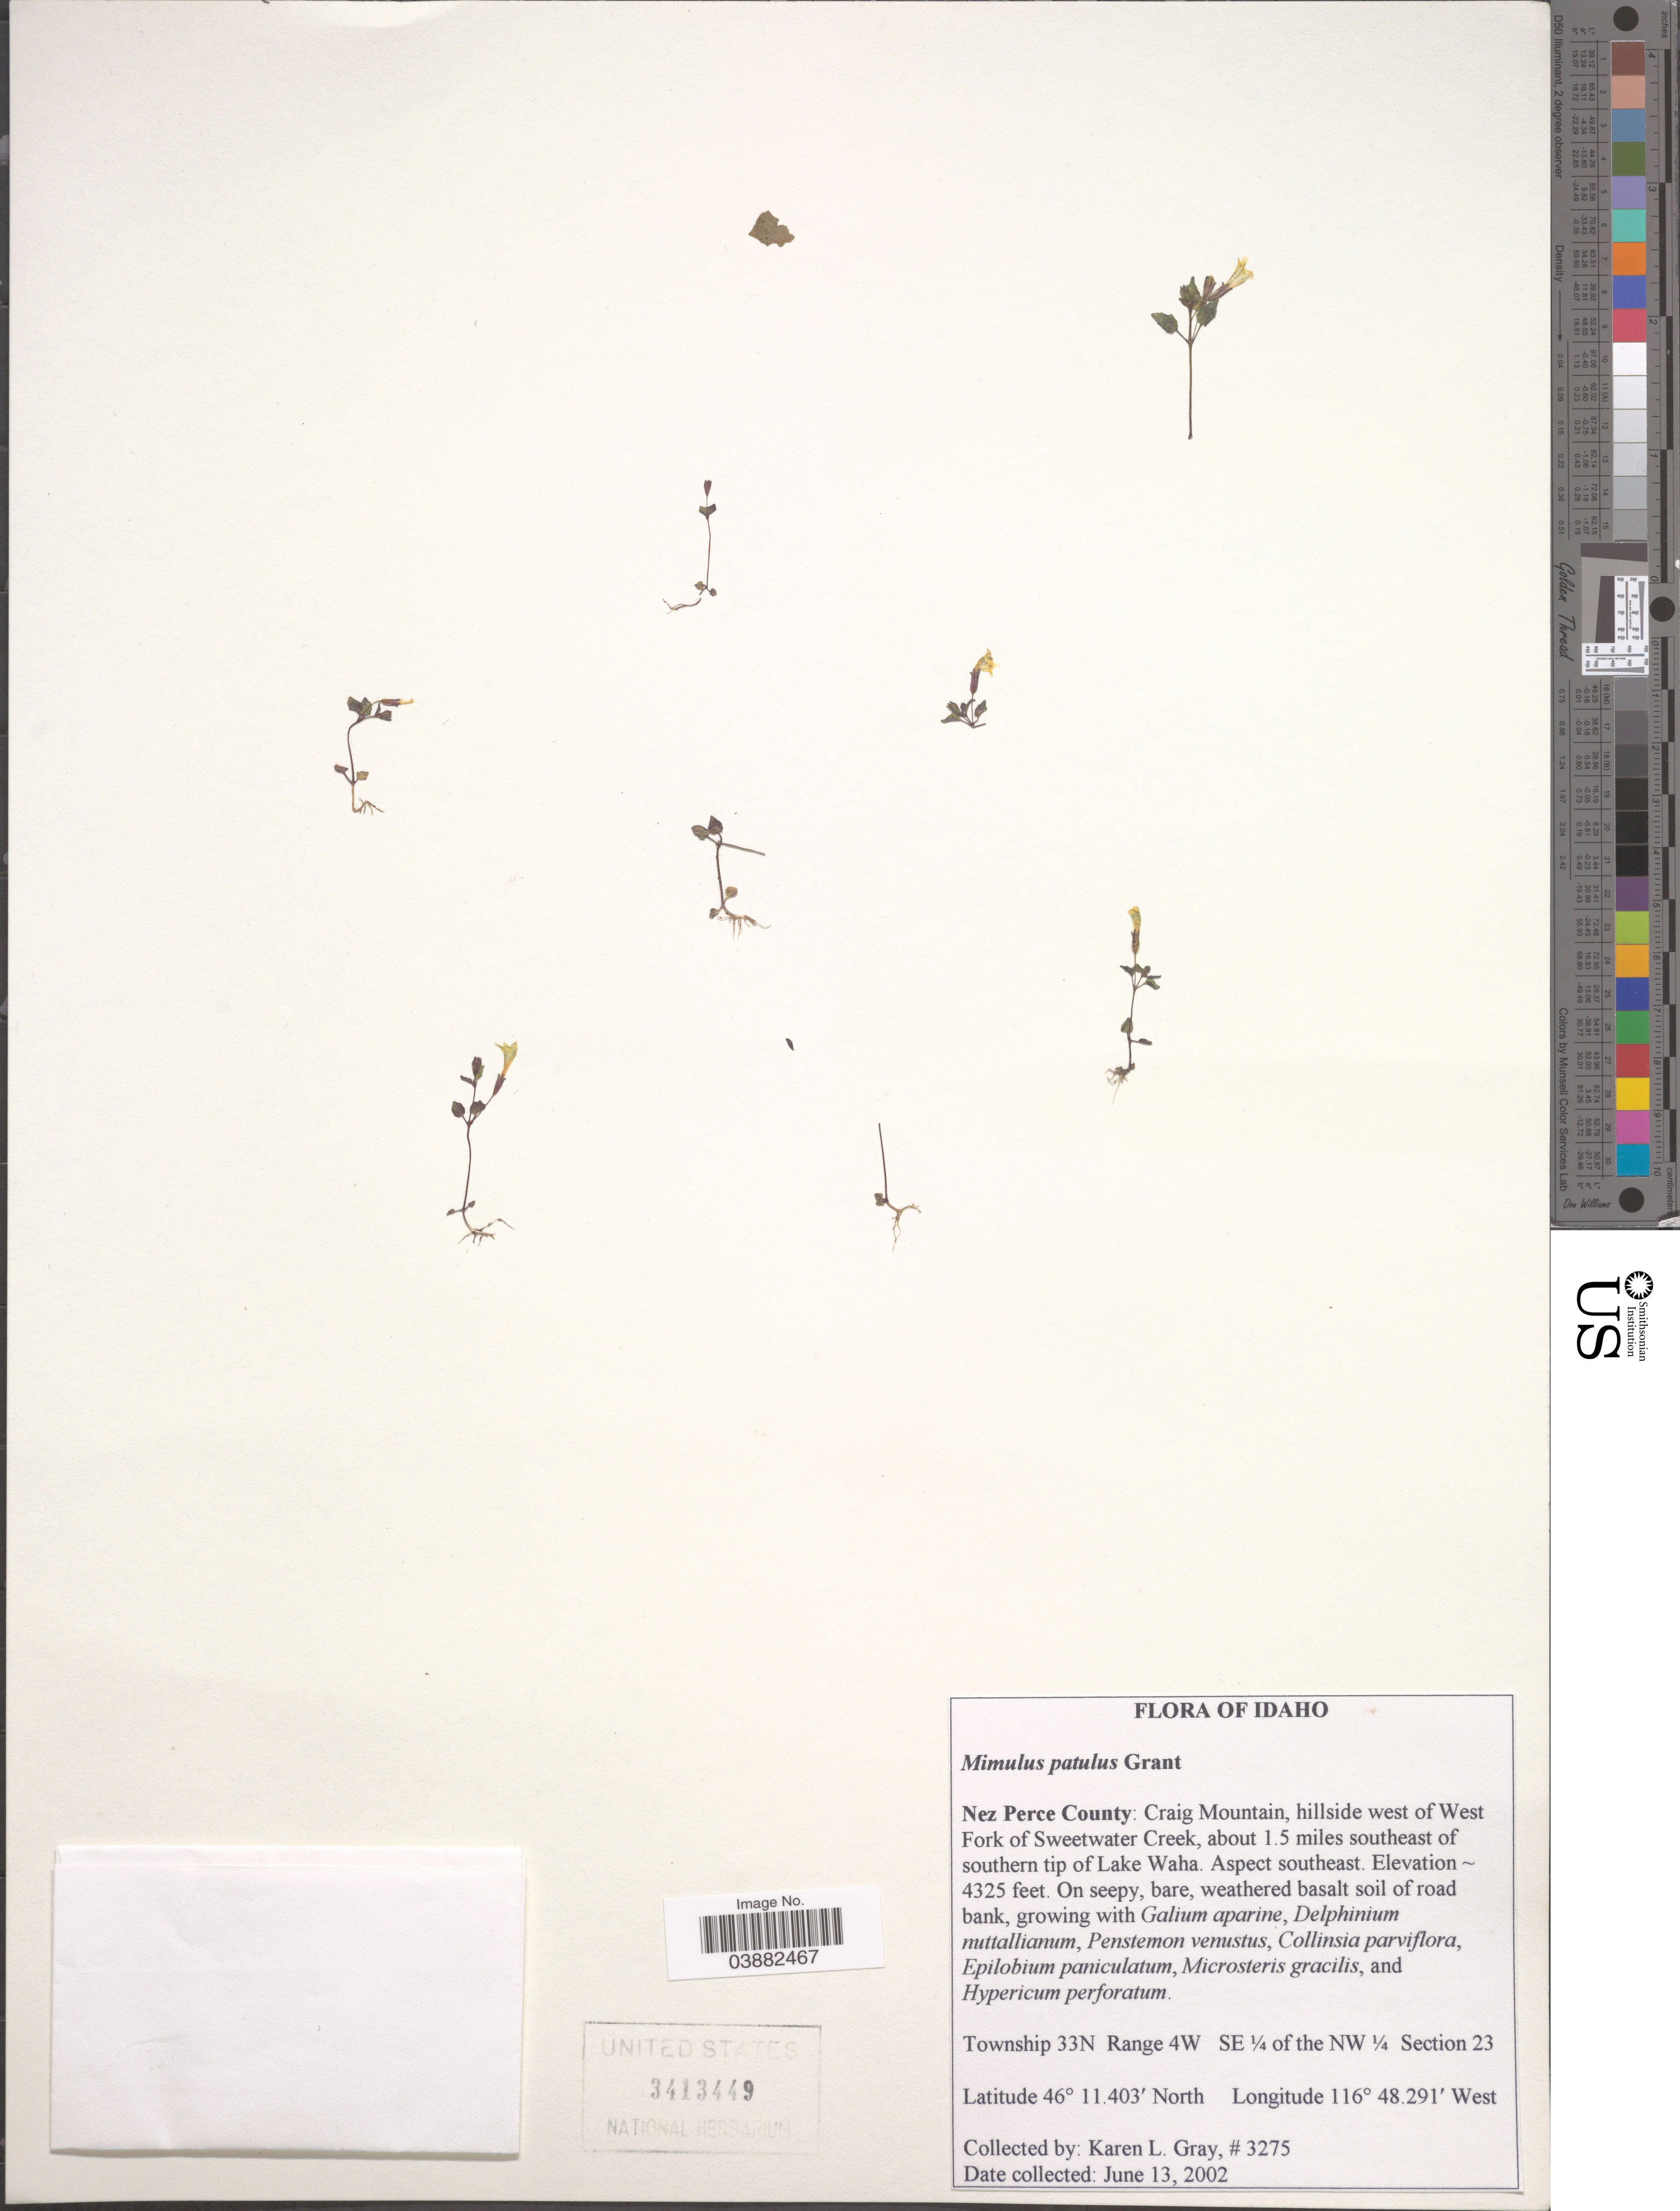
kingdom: Plantae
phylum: Tracheophyta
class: Magnoliopsida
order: Lamiales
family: Phrymaceae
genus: Mimulus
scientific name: Mimulus patulus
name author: Pennell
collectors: K. L. Gray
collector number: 3275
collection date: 2002-06-13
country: United States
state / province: Idaho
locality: Nez Perce County: Craig Mountain, hillside west of West Fork of Sweetwater Creek, about 1.5 miles southeast of southern tip of Lake Waha. Township 33N Range 4W. SE ¼ of the NW ¼ Section 23.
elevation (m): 1318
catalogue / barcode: US 3413449